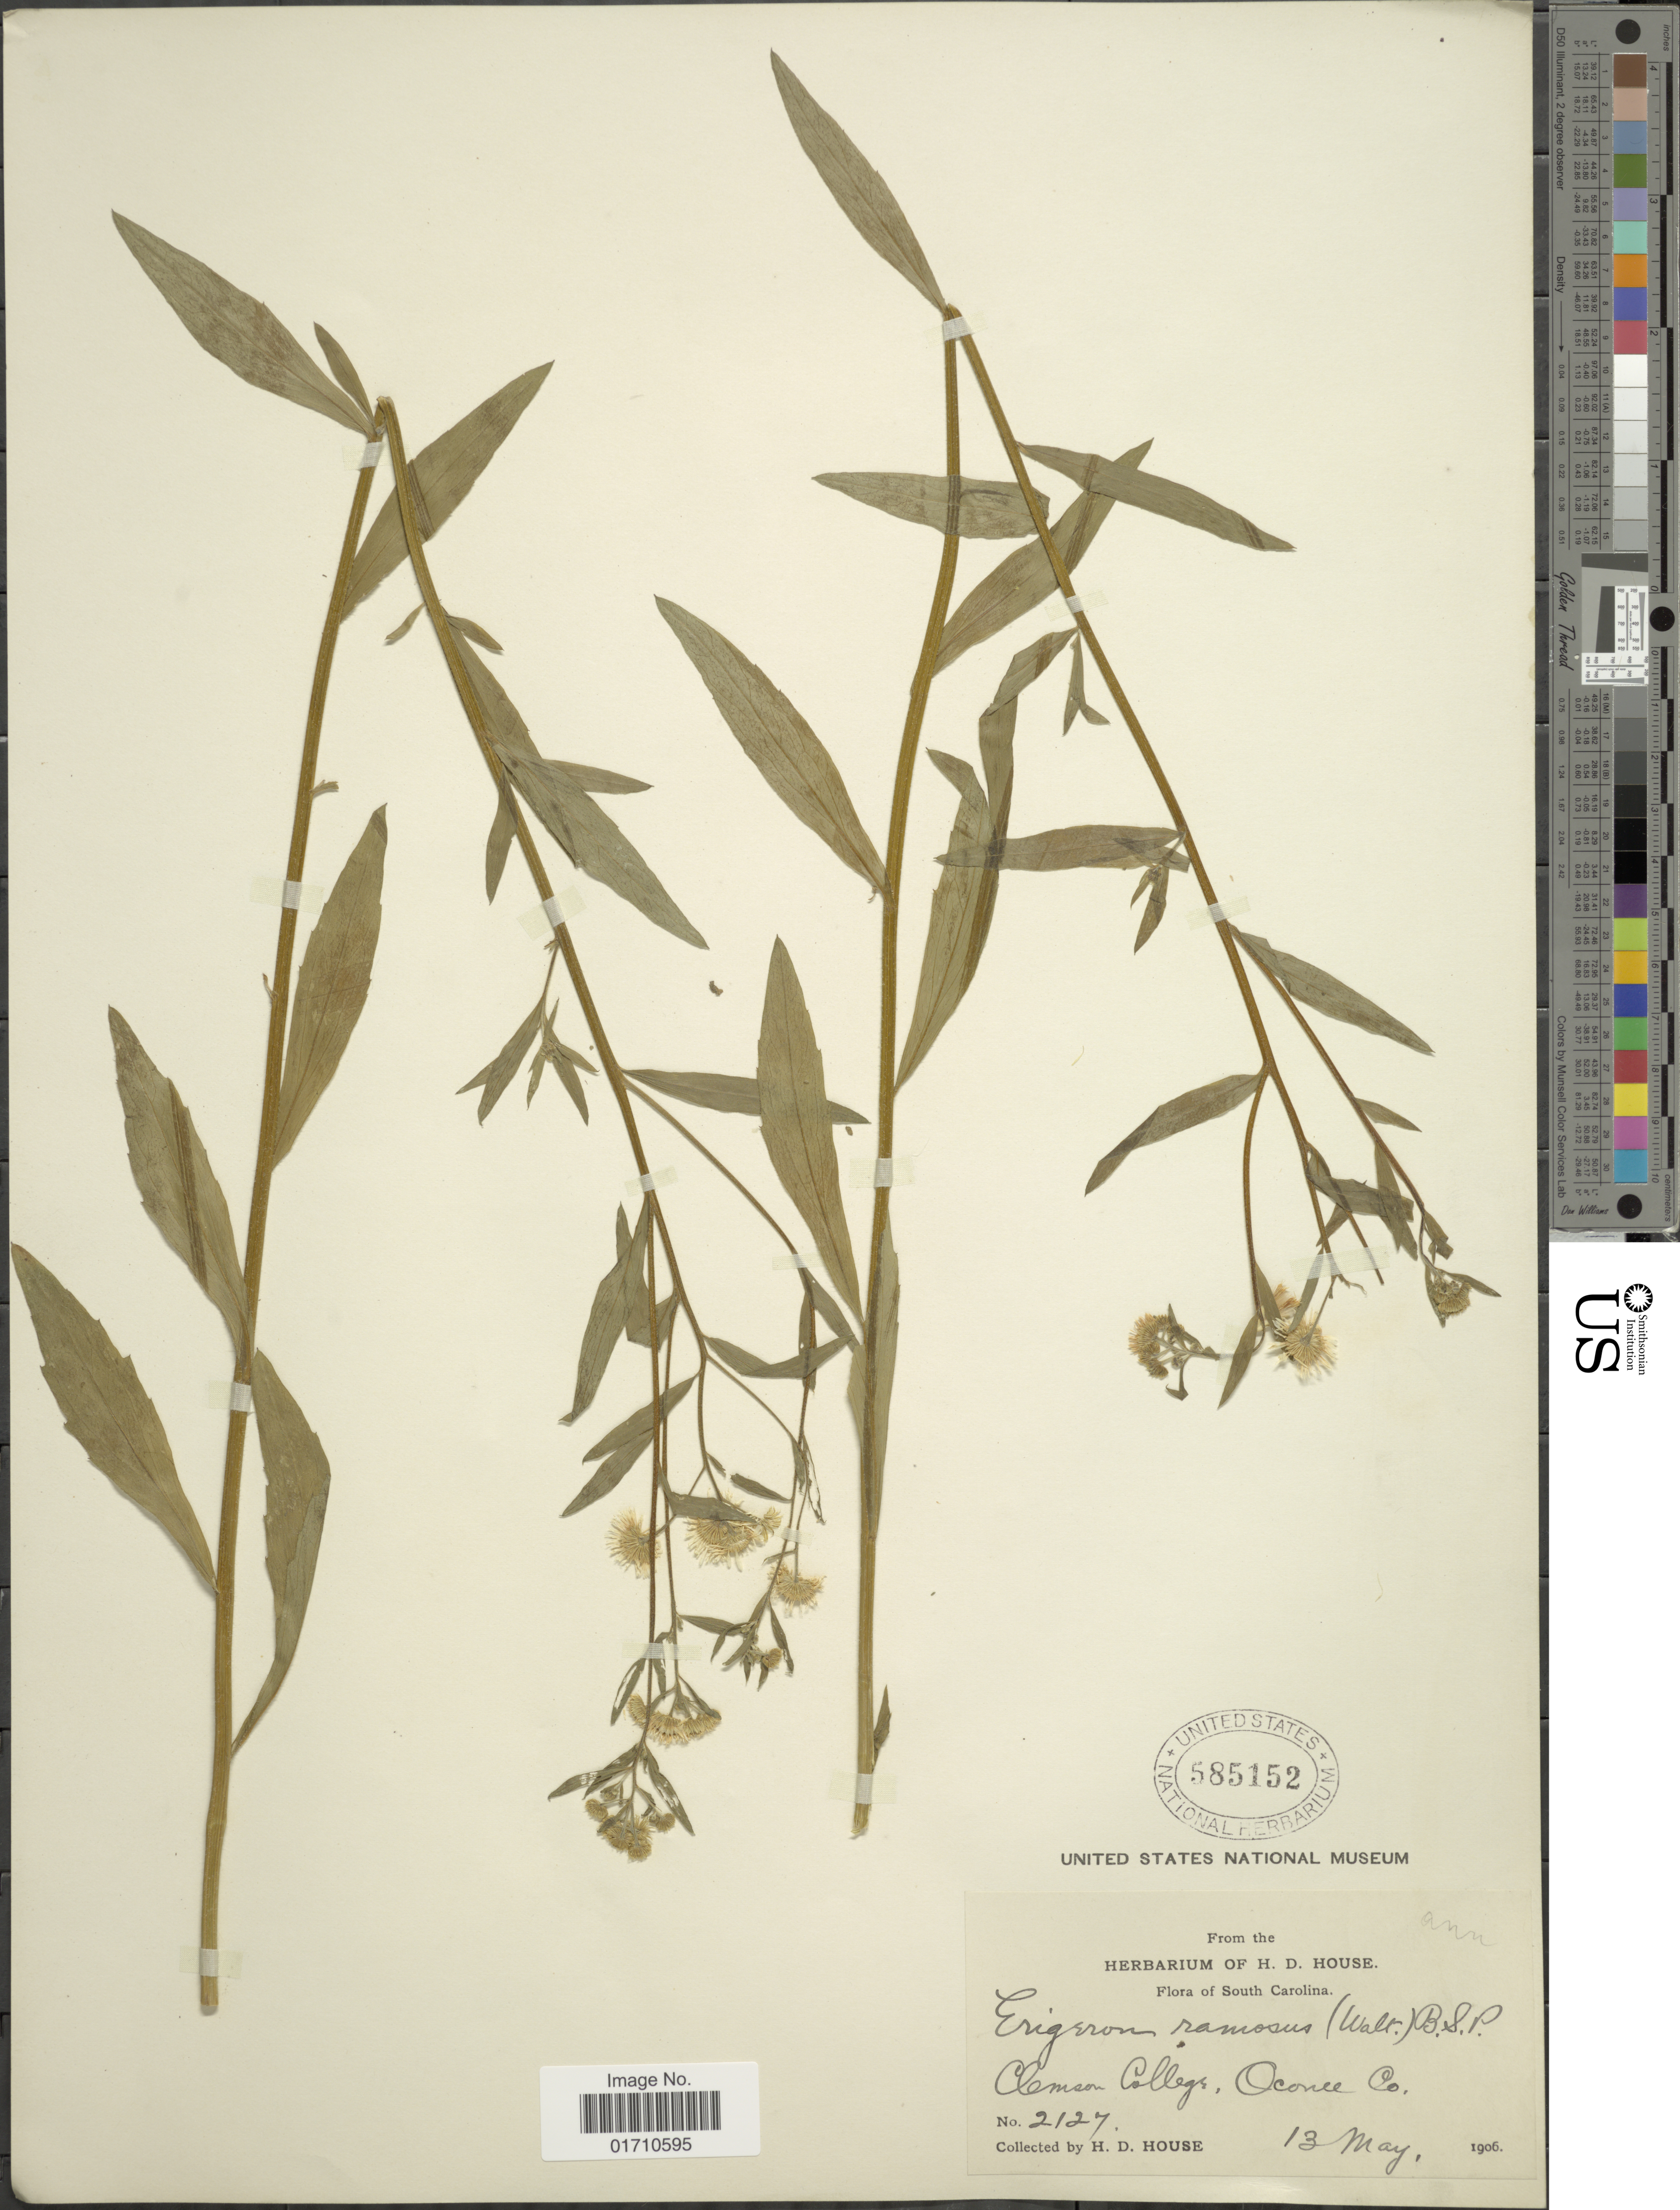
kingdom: Plantae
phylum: Tracheophyta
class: Magnoliopsida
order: Asterales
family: Asteraceae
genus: Erigeron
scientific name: Erigeron annuus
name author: (L.) Pers.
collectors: H. D. House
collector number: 2127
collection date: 1906-05-13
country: United States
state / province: South Carolina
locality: Clemson College, Oconee Co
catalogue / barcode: US 585152